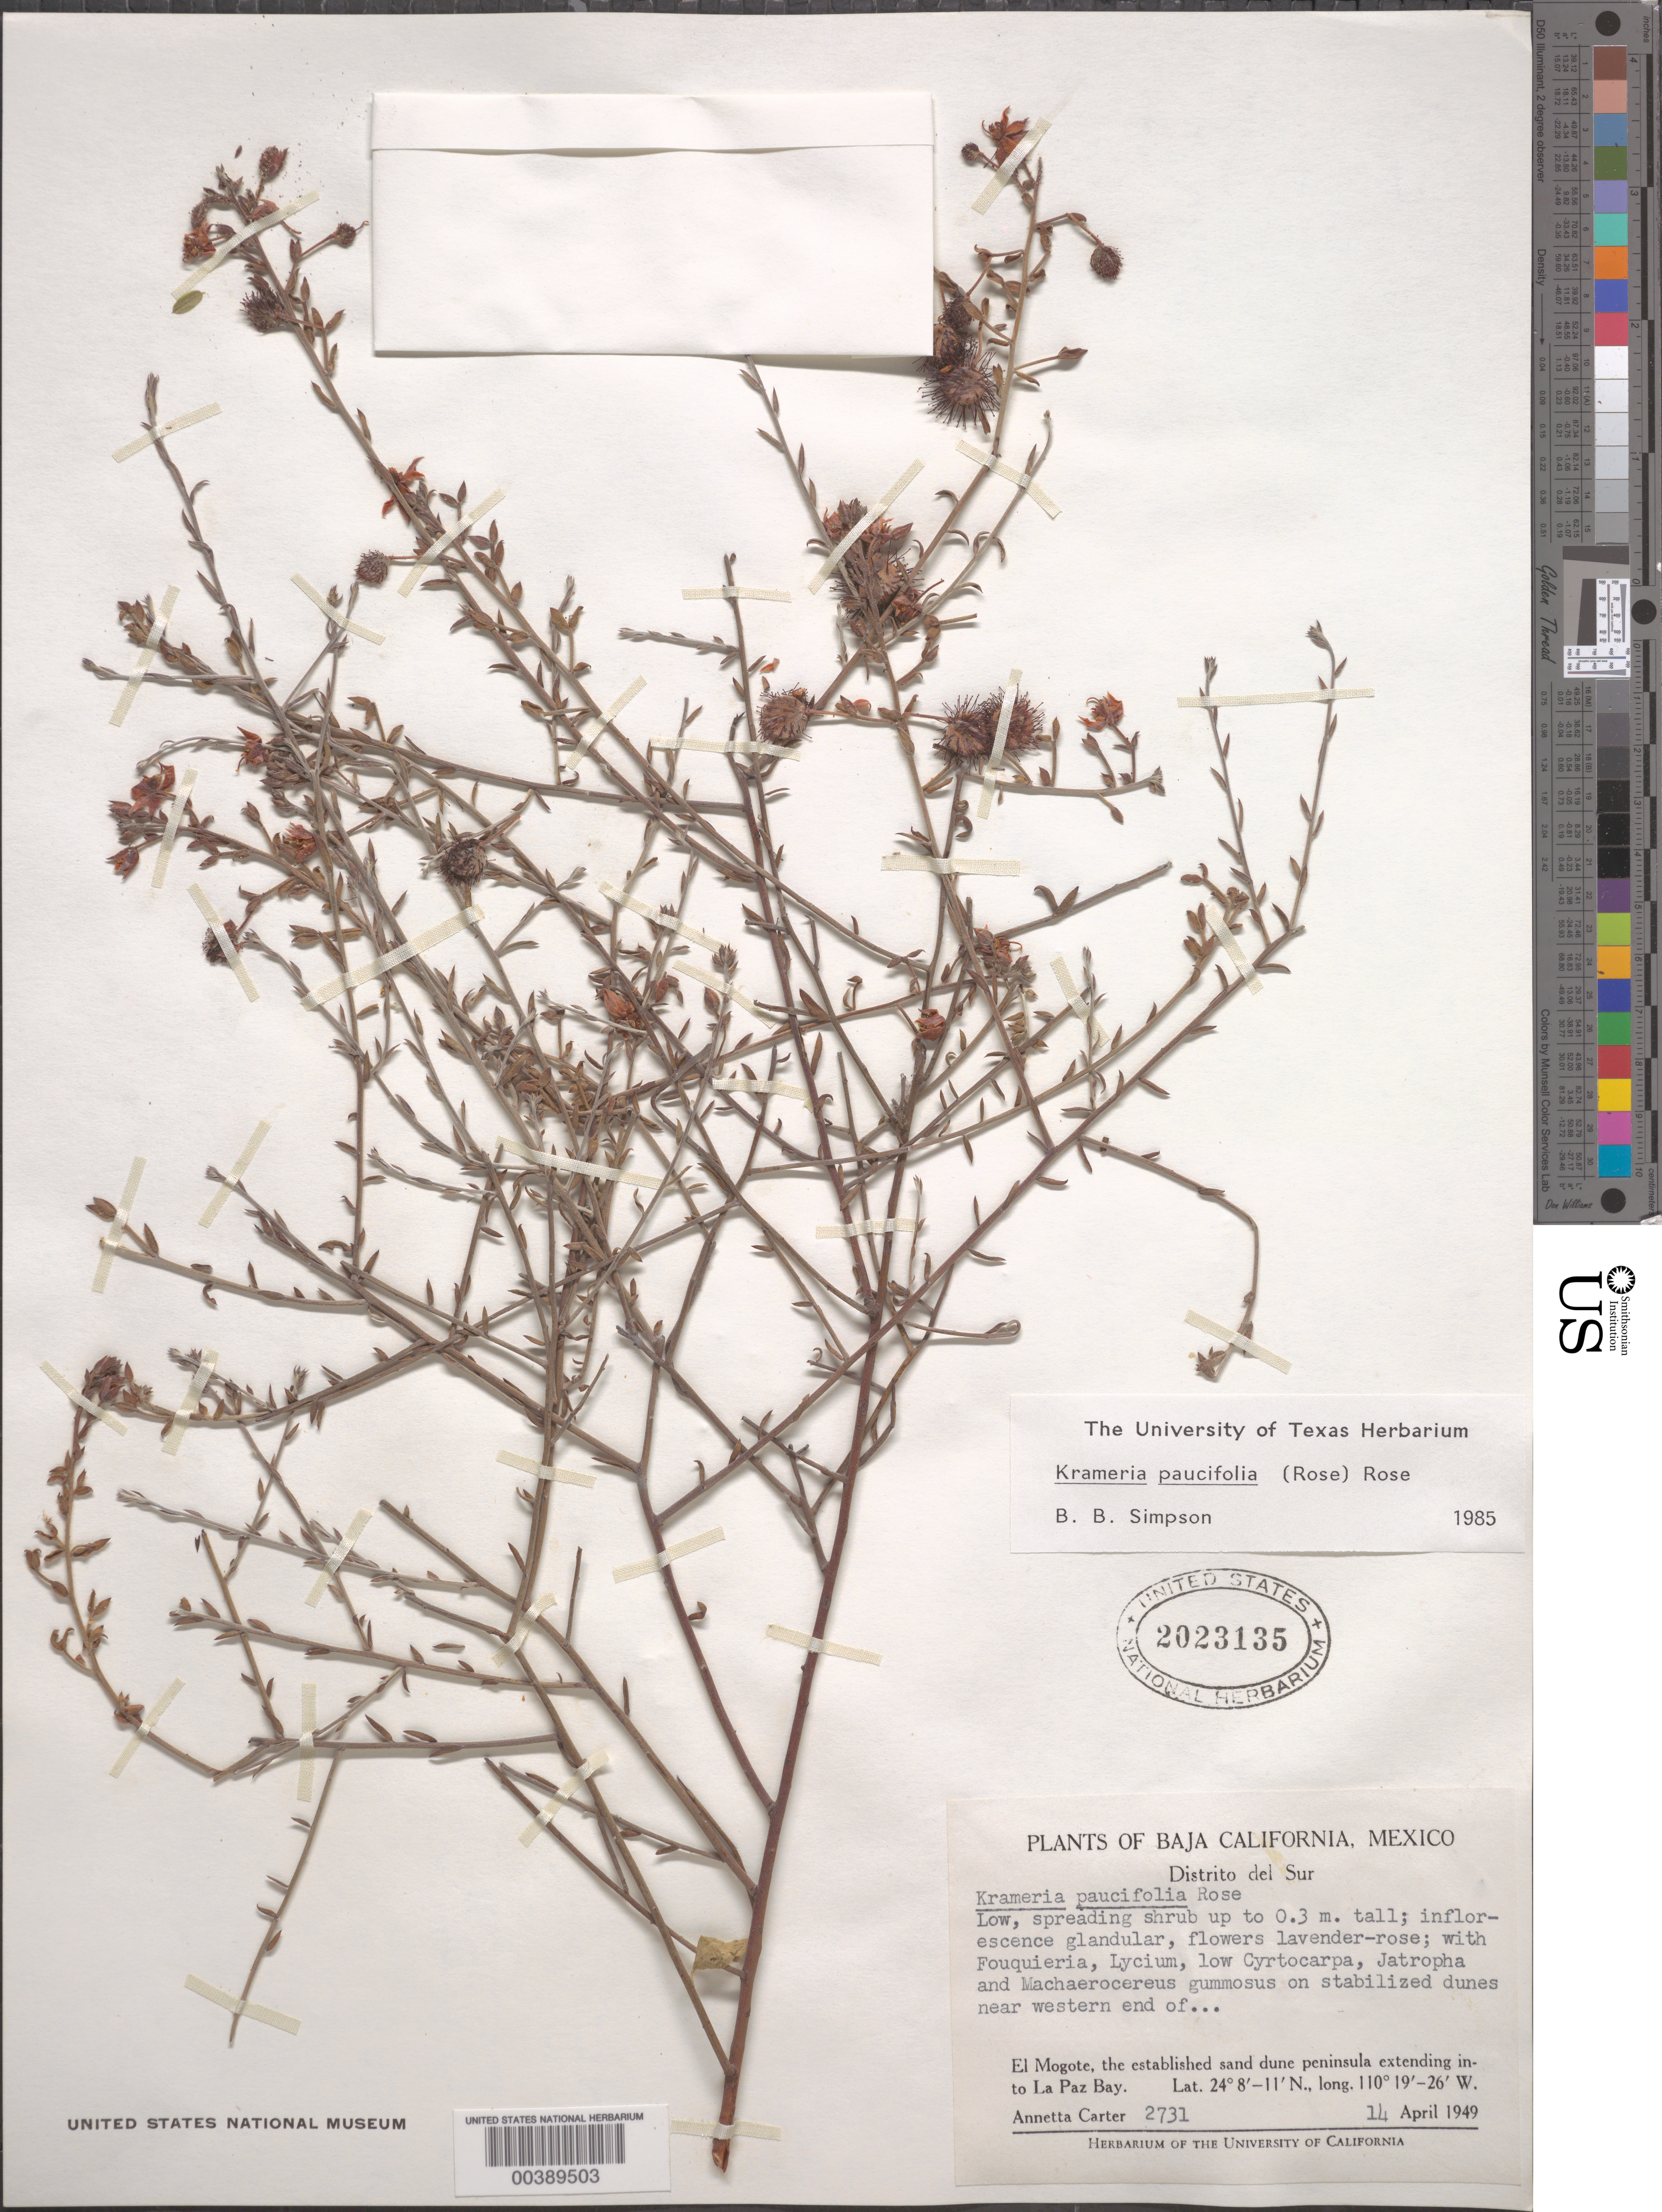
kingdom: Plantae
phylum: Tracheophyta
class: Magnoliopsida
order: Zygophyllales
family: Krameriaceae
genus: Krameria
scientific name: Krameria paucifolia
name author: (Rose) Rose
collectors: A. M. Carter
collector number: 2731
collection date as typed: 14 Apr 1949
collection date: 1949-04-14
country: Mexico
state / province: Baja California Sur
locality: Dunes near western end of El Mogote, the established sand dune peninsula extending into La Paz Bay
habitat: On stabilized dunes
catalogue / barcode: US 2023135